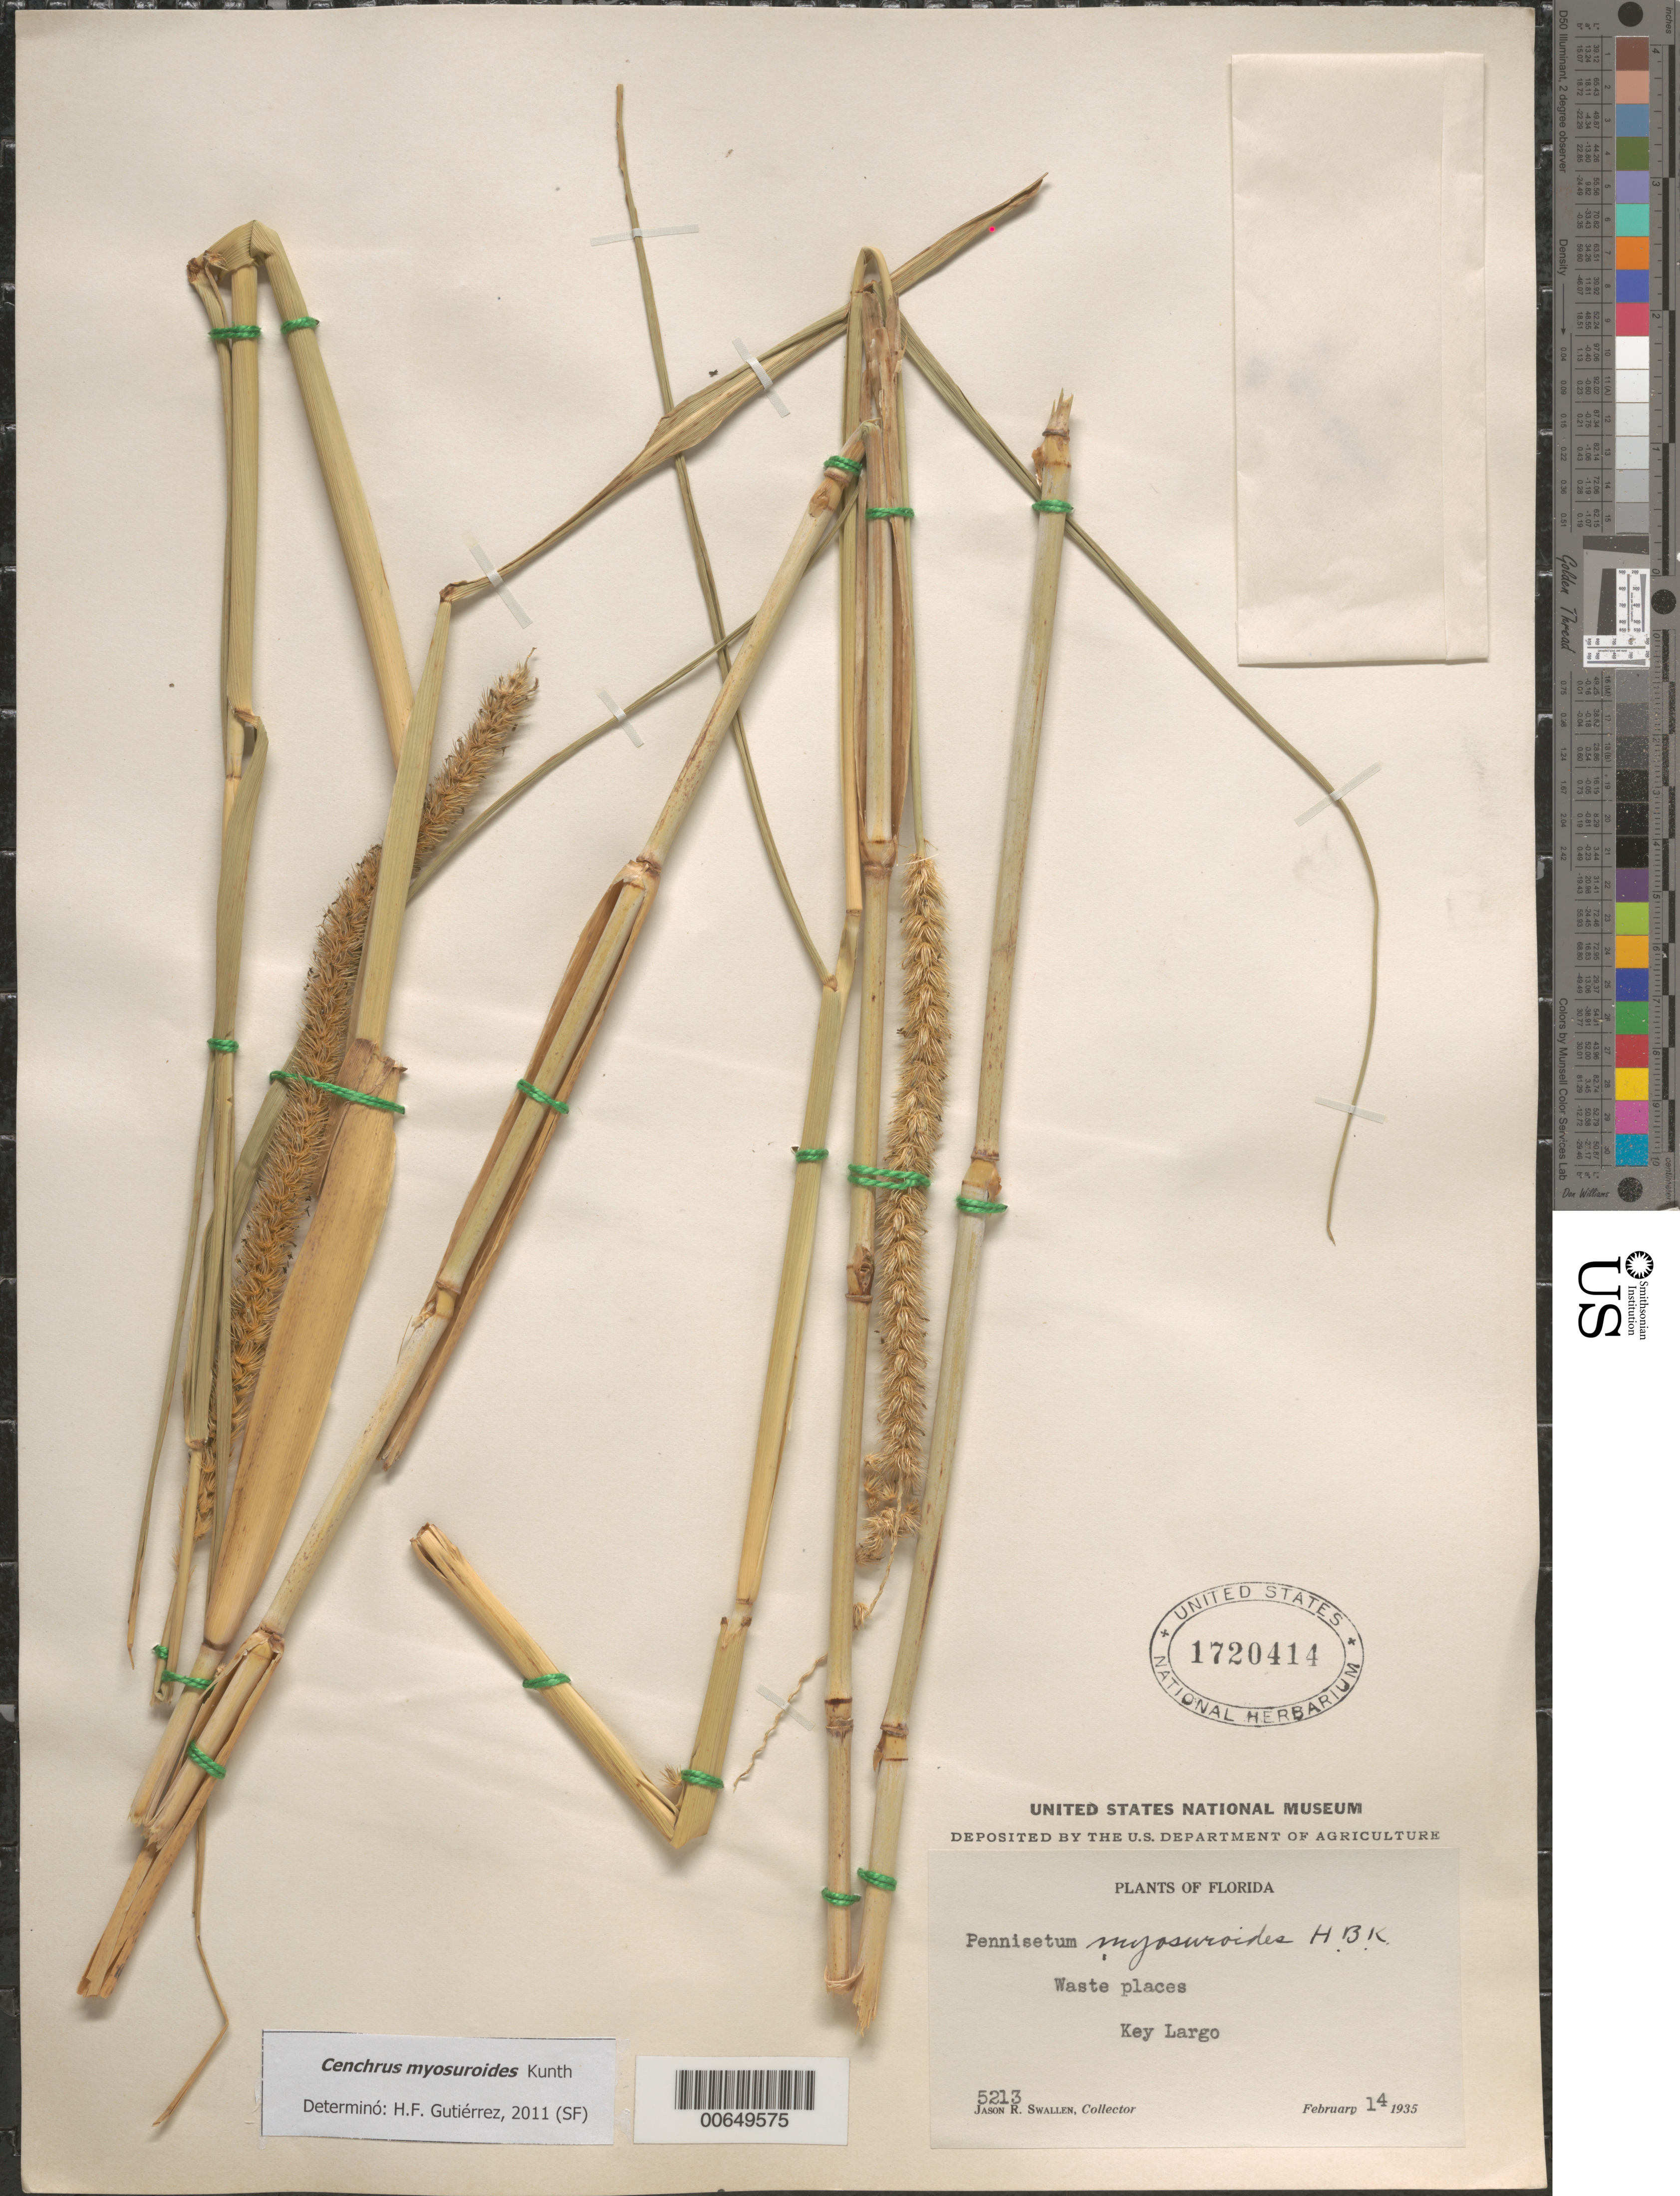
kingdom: Plantae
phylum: Tracheophyta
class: Liliopsida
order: Poales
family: Poaceae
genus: Cenchrus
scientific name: Cenchrus myosuroides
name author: Kunth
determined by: Gutiérrez, H. F.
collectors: J. R. Swallen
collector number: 5213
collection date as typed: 14 Feb 1935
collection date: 1935-02-14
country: United States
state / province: Florida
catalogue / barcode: US 1720414